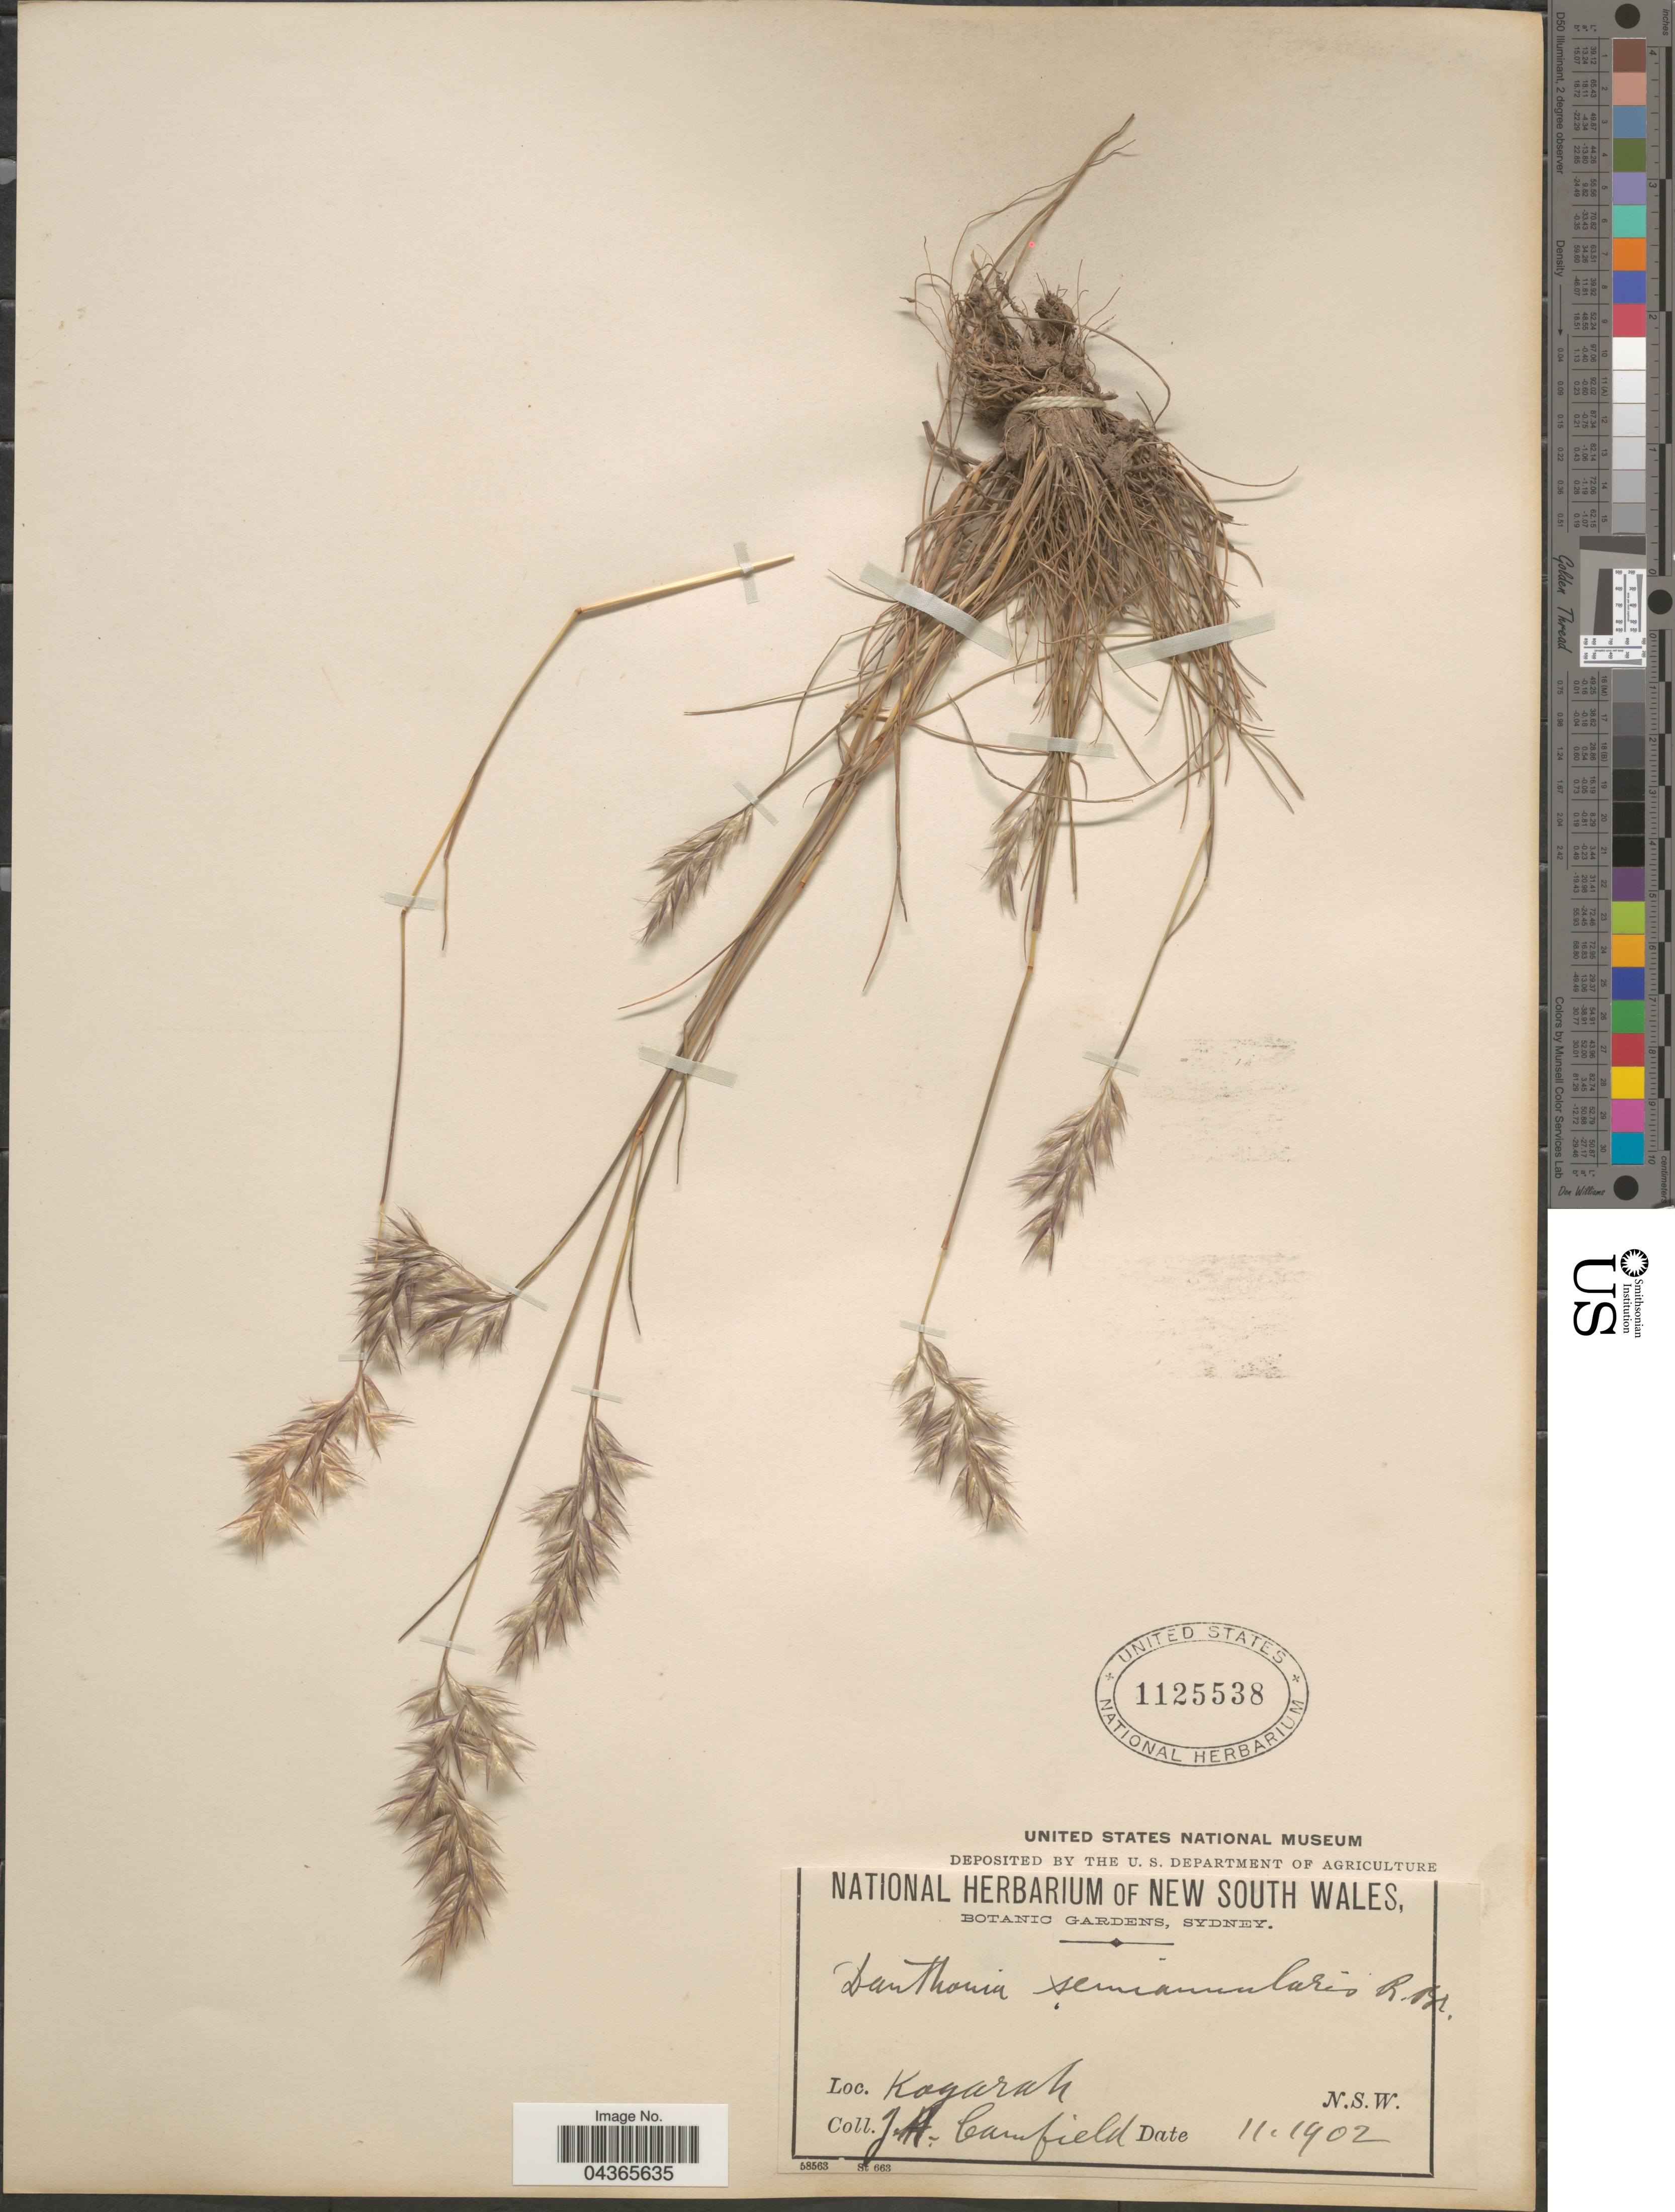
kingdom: Plantae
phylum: Tracheophyta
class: Liliopsida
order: Poales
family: Poaceae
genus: Rytidosperma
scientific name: Rytidosperma semiannulare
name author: (Labill.) Connor & Edgar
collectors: J. Camfield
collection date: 1902-11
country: Australia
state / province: New South Wales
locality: Kogarah.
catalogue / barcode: US 1125538